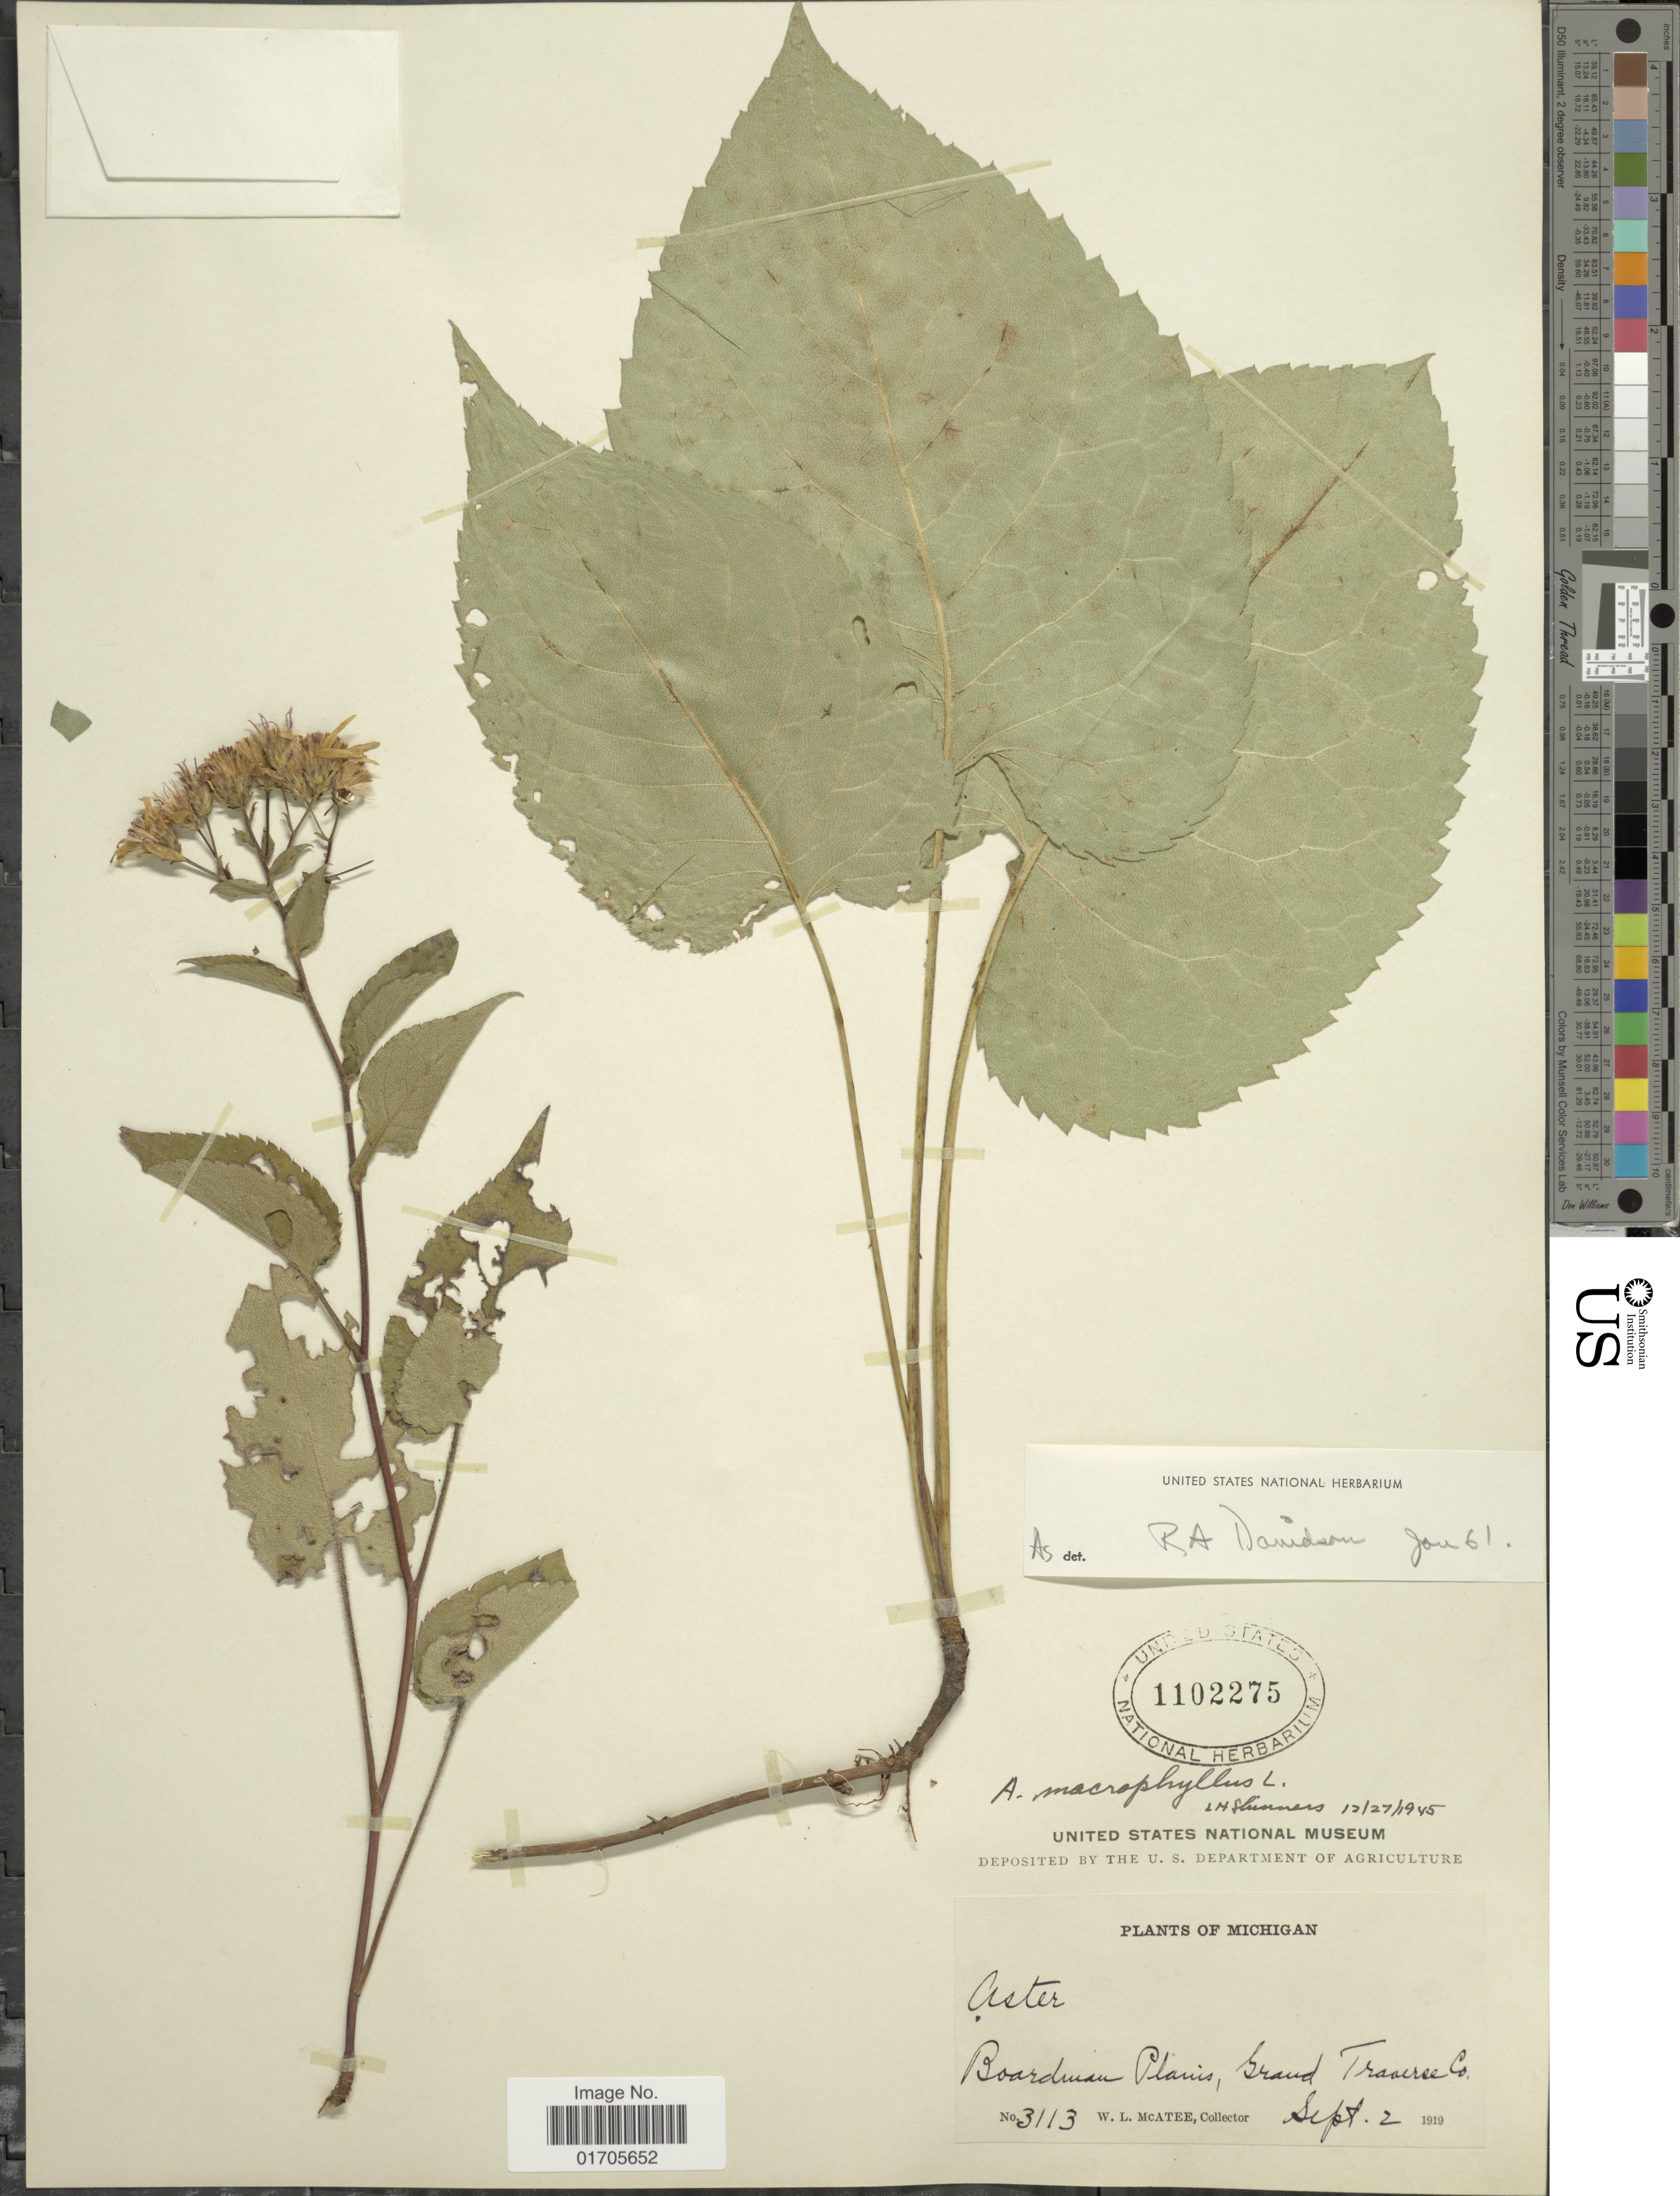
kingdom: Plantae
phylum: Tracheophyta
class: Magnoliopsida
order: Asterales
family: Asteraceae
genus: Eurybia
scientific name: Eurybia macrophylla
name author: (L.) Cass.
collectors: W. McAtee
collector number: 3113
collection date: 1919-09-02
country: United States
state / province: Michigan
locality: Michigan. Boardman Plains, Grand Traverse Co.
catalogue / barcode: US 1102275